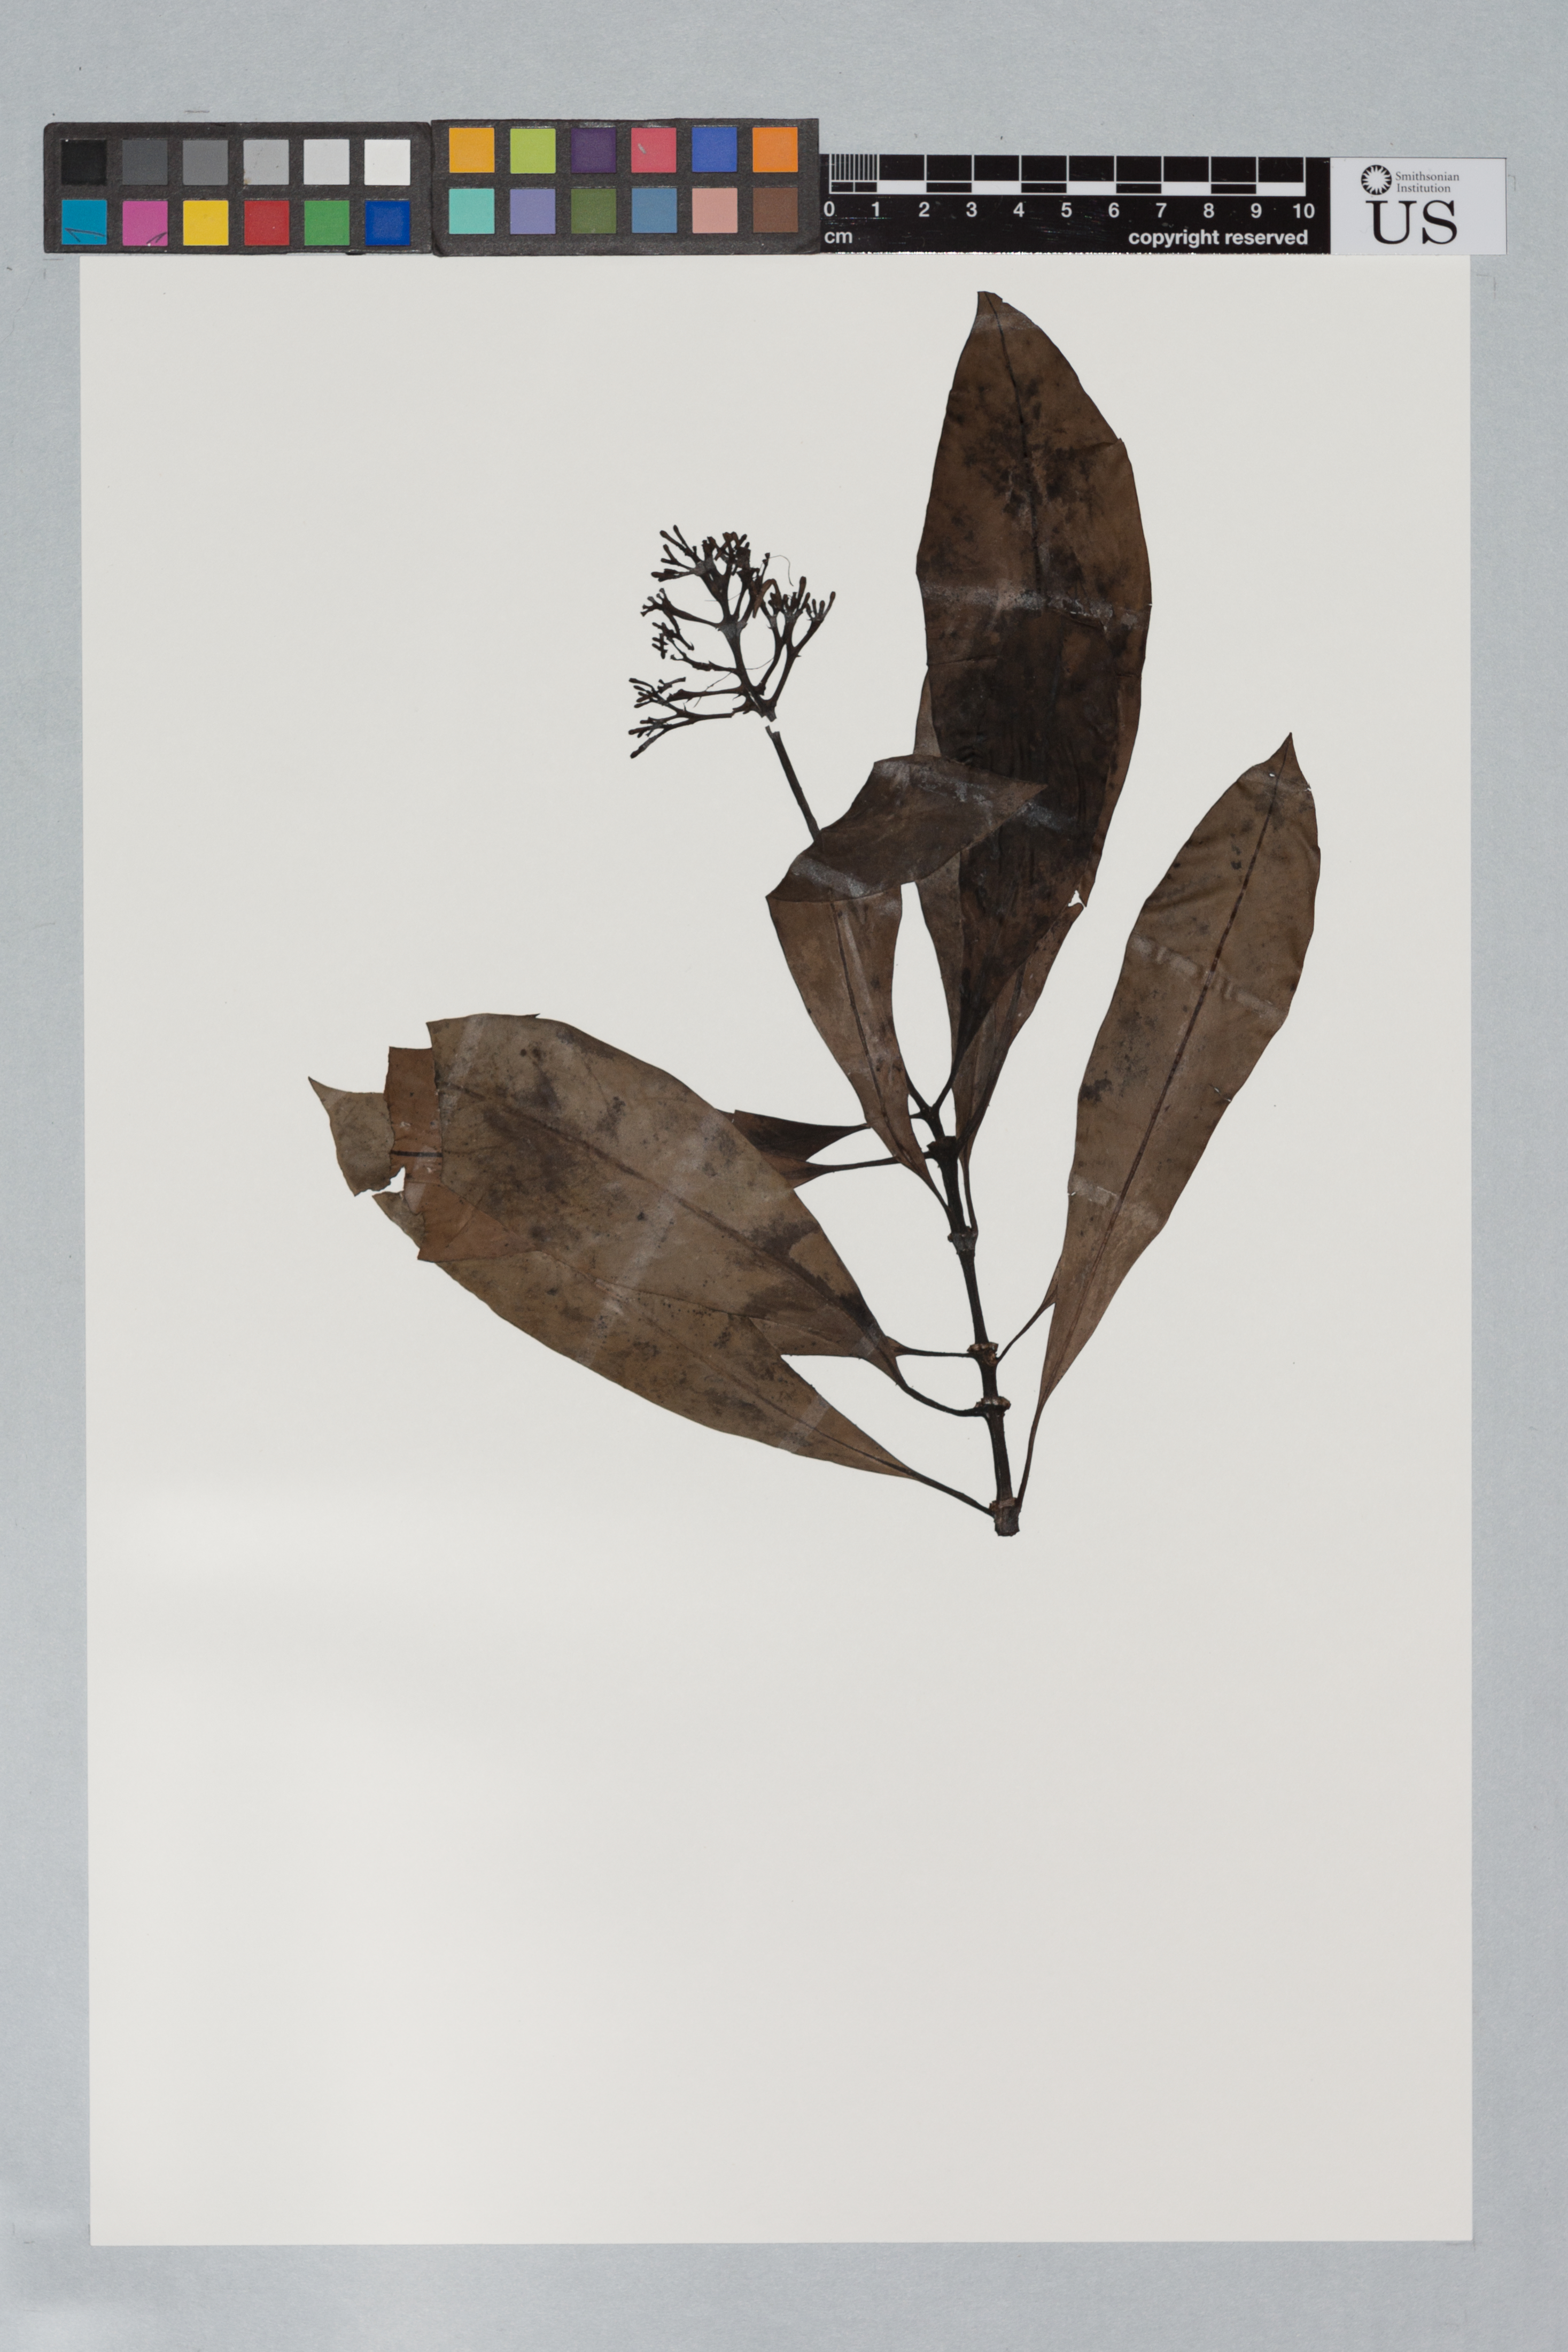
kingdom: Plantae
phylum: Tracheophyta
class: Magnoliopsida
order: Gentianales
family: Rubiaceae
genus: Psychotria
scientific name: Psychotria tapajozensis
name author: Standl.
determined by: Kirkbride, J. H.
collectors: J. J. Pipoly, G. Gharbarran & G. Samuels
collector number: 10483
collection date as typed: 21 February 1987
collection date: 1987-02-21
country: Guyana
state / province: Cuyuni-Mazaruni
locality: Vicinity of Chinoweing Village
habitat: Savannas and mixed forest. Also Bonnetia-Moronobea associations along creeks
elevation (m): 650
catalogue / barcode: US 3270312